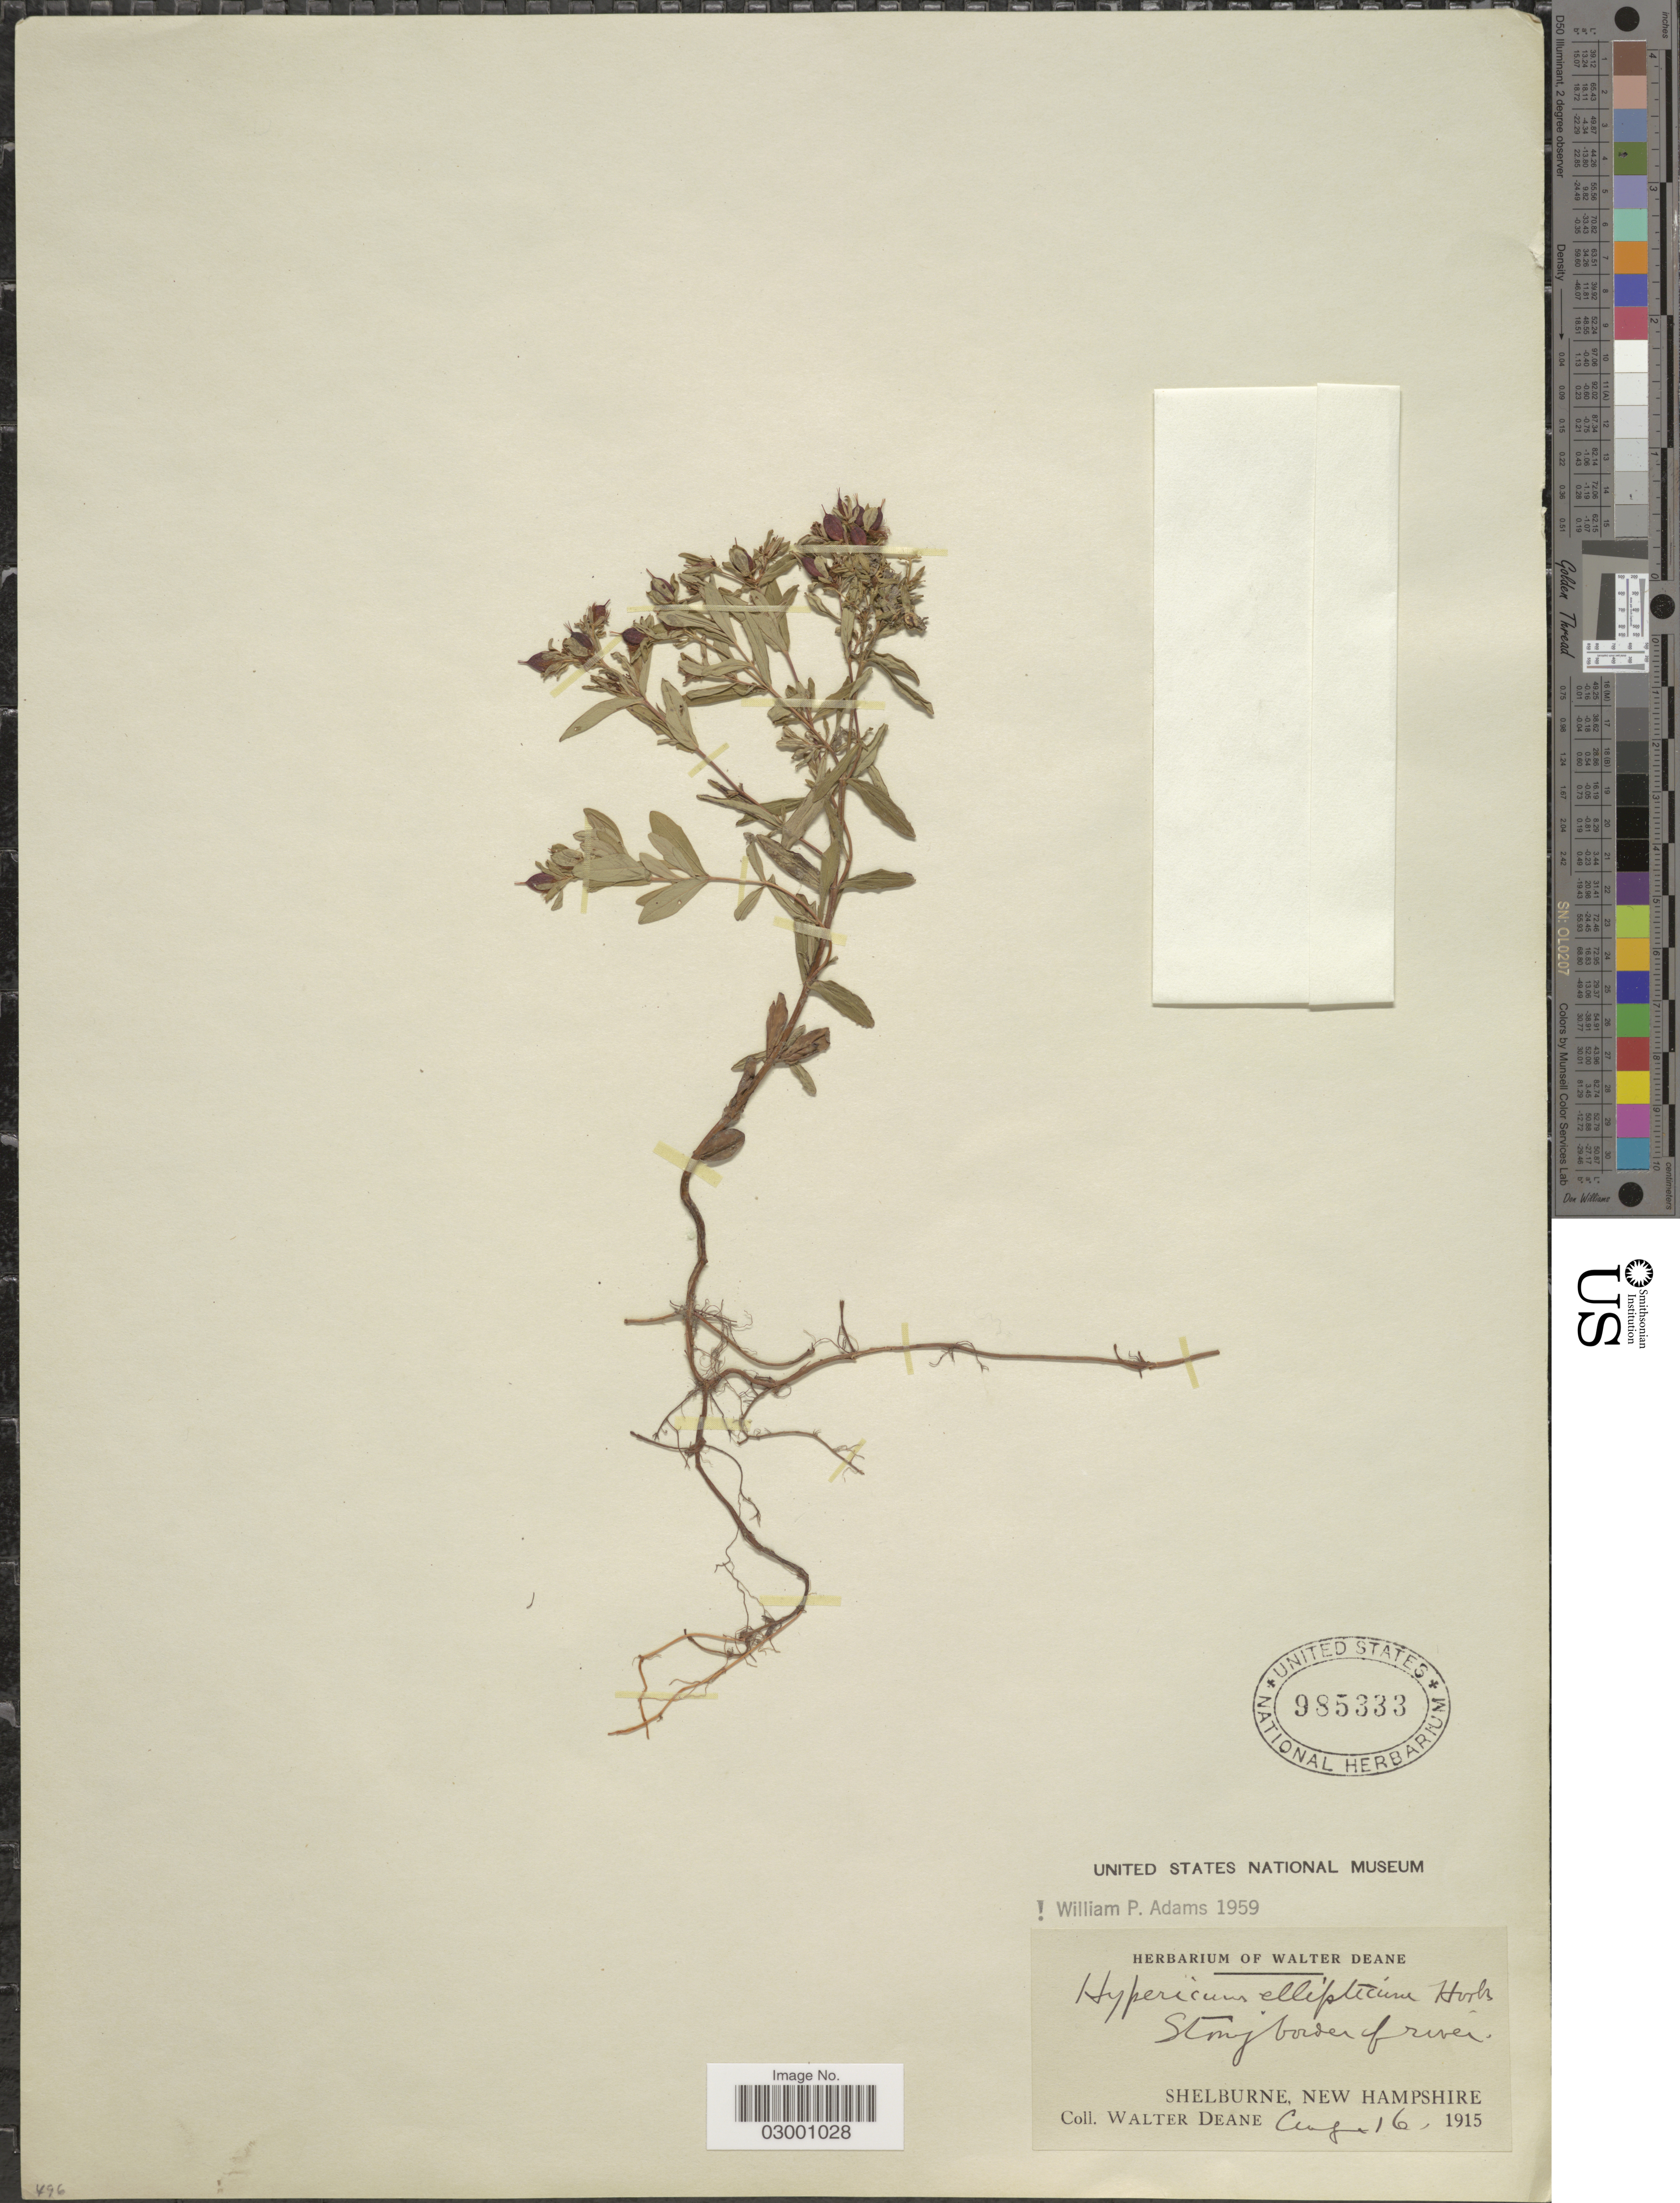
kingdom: Plantae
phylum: Tracheophyta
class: Magnoliopsida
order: Malpighiales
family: Hypericaceae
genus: Hypericum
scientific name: Hypericum ellipticum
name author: Hook.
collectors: W. Deane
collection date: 1915-08-16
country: United States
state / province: New Hampshire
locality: Shelburne, Stony border of river.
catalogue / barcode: US 985333